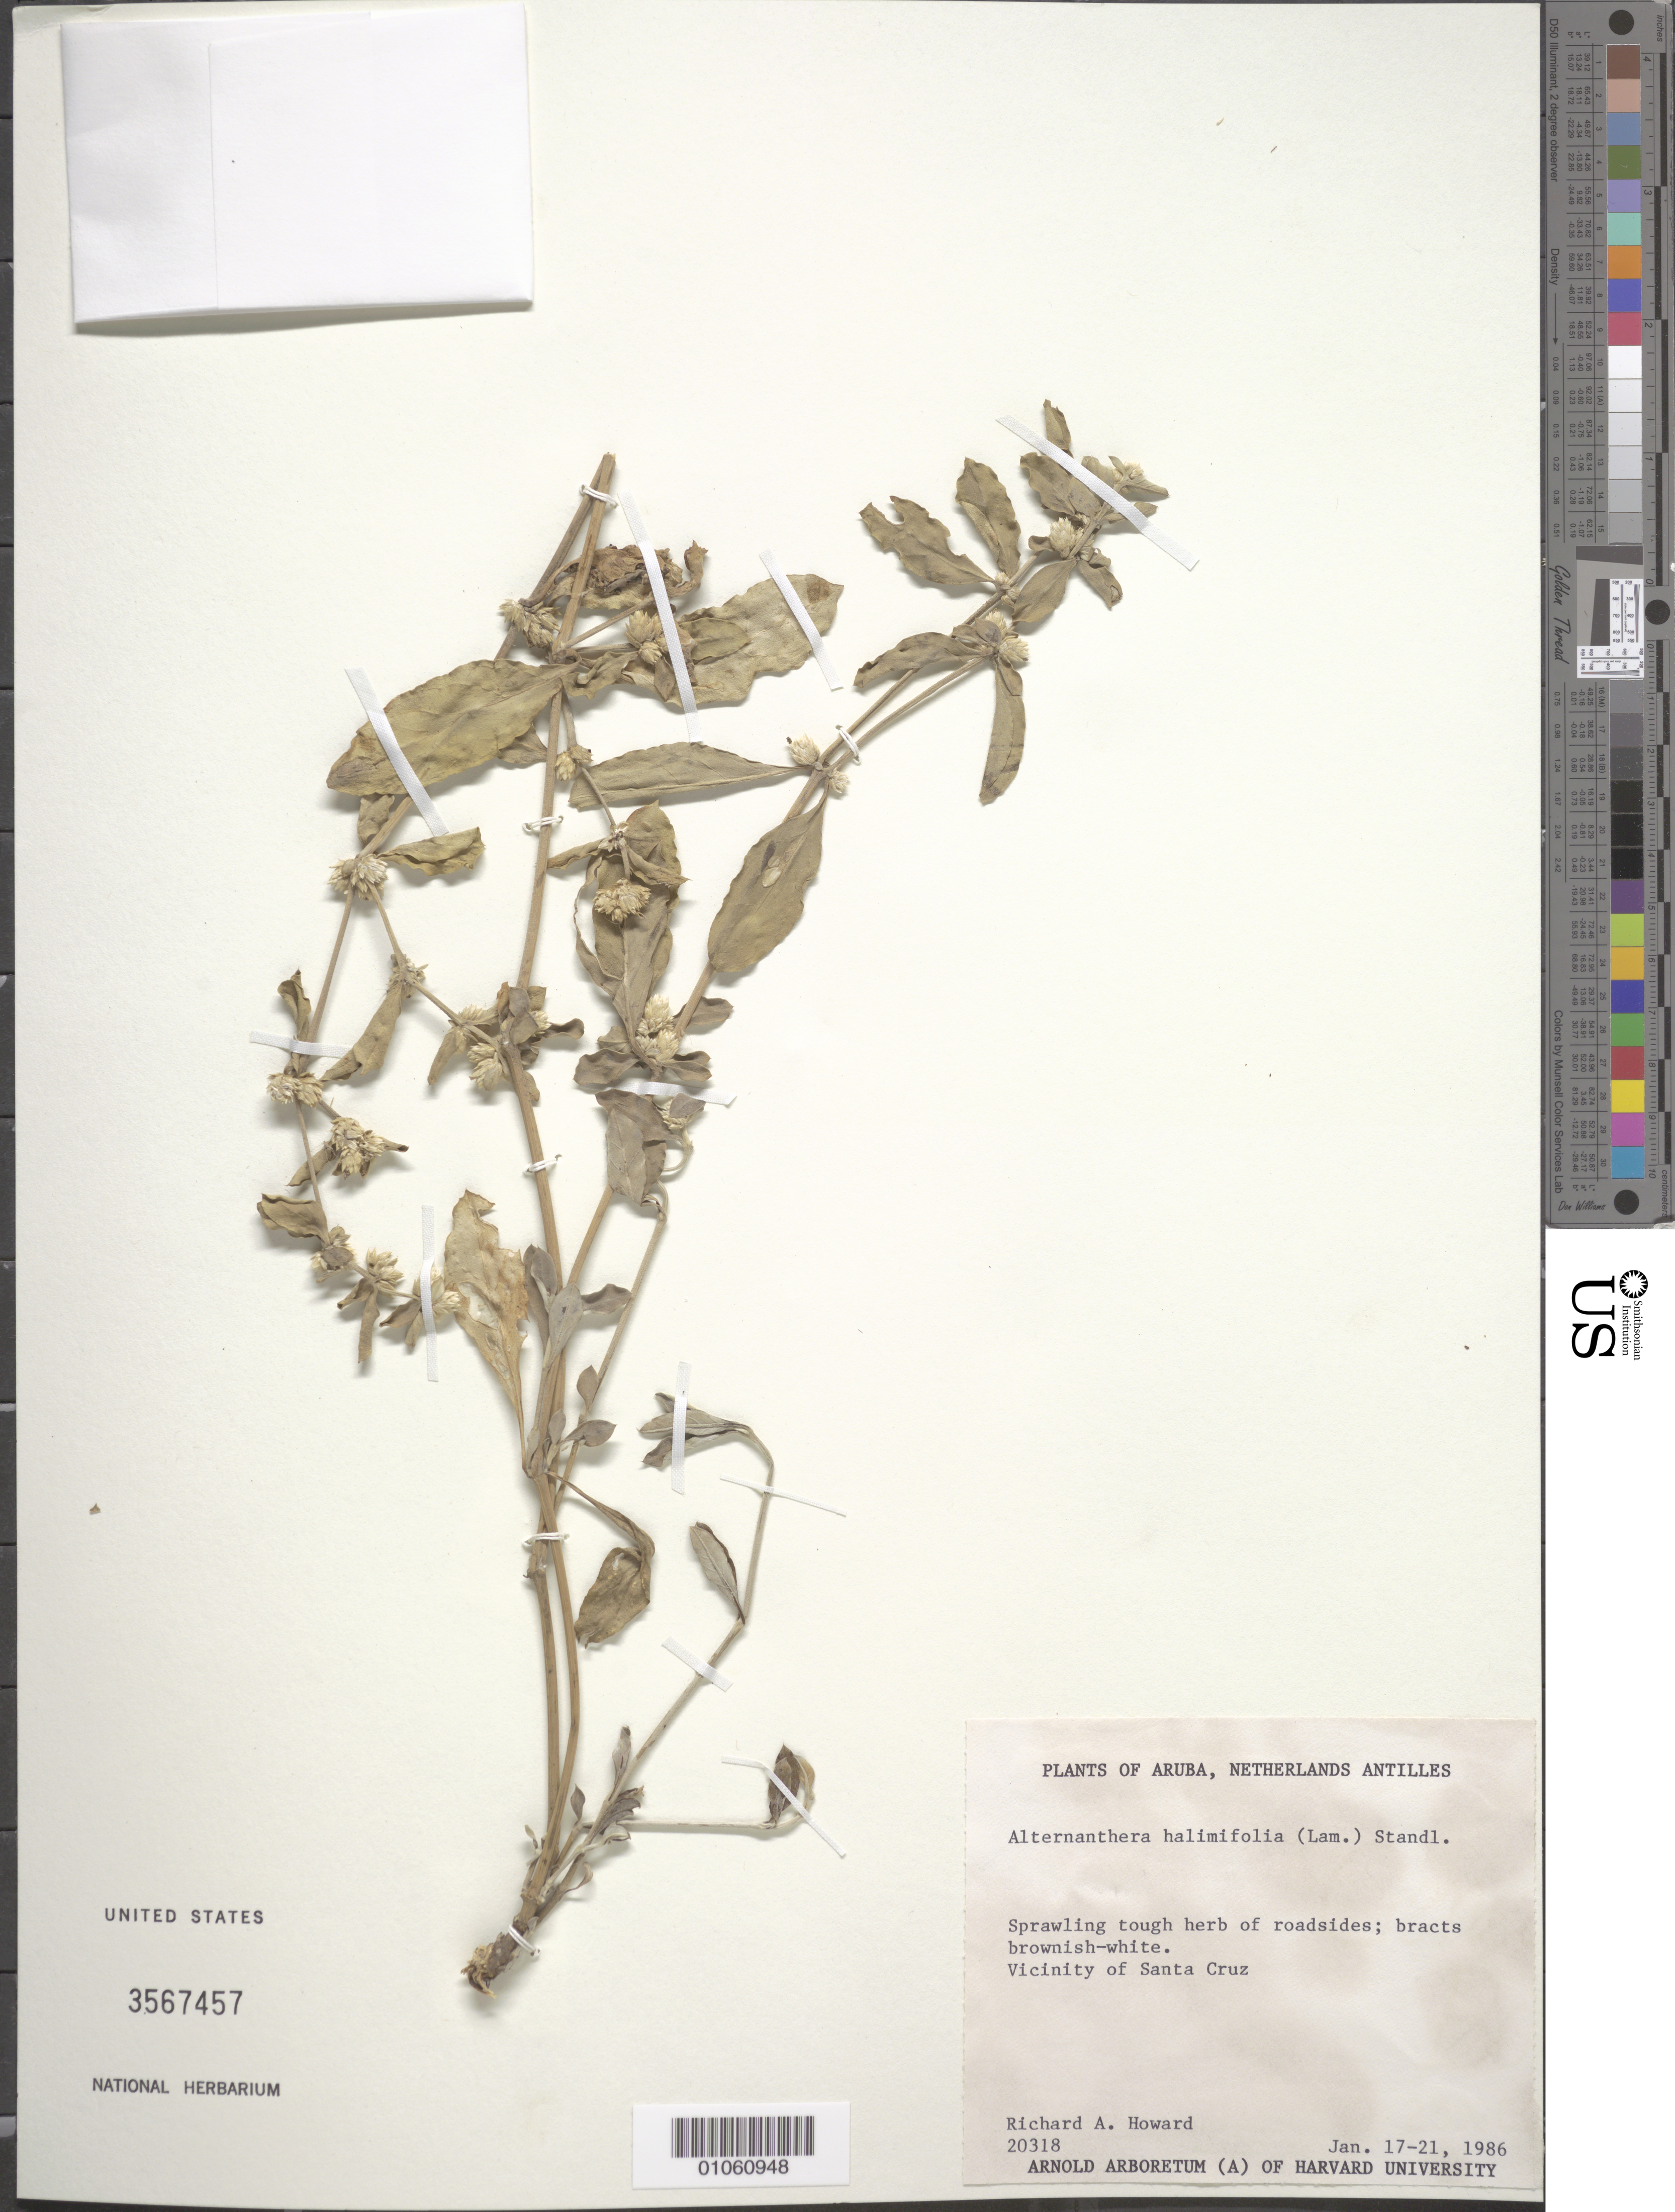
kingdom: Plantae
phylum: Tracheophyta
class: Magnoliopsida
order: Caryophyllales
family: Amaranthaceae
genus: Alternanthera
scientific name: Alternanthera halimifolia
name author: (Lam.) Standl. ex Pittier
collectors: R. A. Howard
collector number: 20318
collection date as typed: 17 Jan 1986 to 21 Jan 1986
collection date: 1986-01-17/1986-01-21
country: Aruba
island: Aruba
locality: Santa Cruz vicinity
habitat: Roadsides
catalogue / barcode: US 3567457